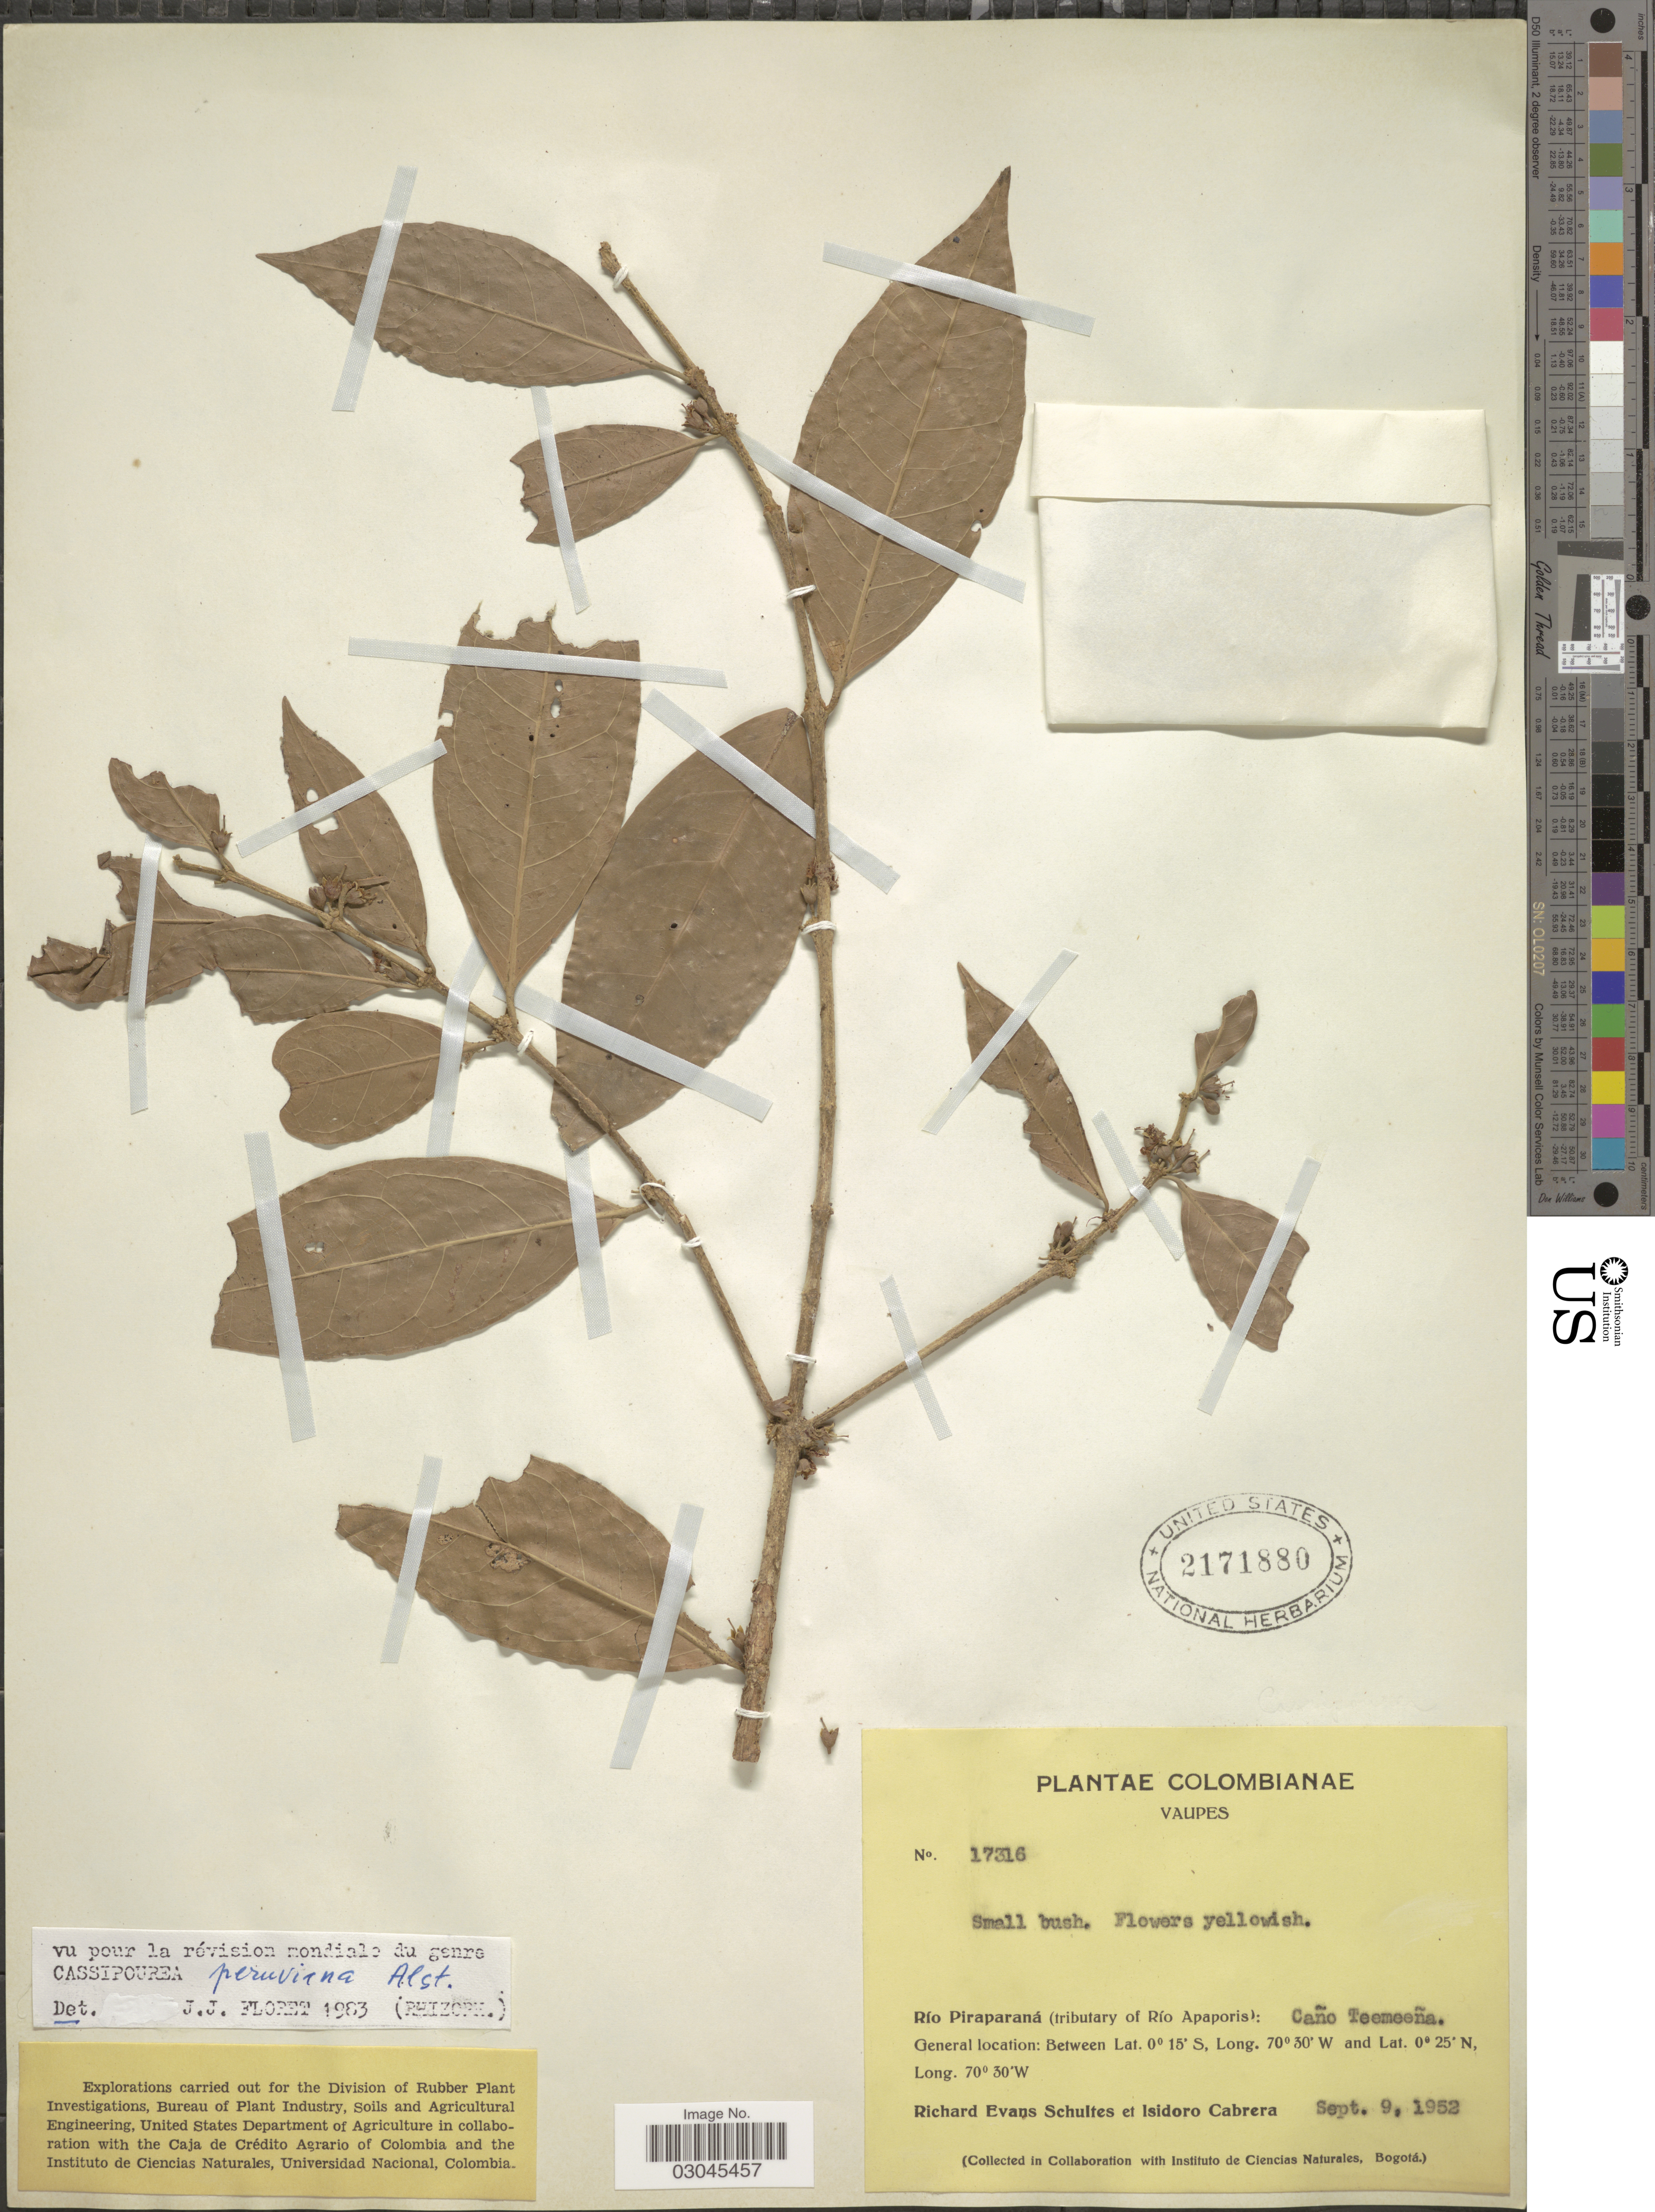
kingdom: Plantae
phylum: Tracheophyta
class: Magnoliopsida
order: Malpighiales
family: Rhizophoraceae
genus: Cassipourea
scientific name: Cassipourea peruviana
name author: Alston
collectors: R. E. Schultes & I. Cabrera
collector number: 17316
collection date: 1952-09-09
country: Colombia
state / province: Vaupés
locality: Río Piraparaná (tributary of Río Apaporis): Caño Teemeeña.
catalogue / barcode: US 2171880